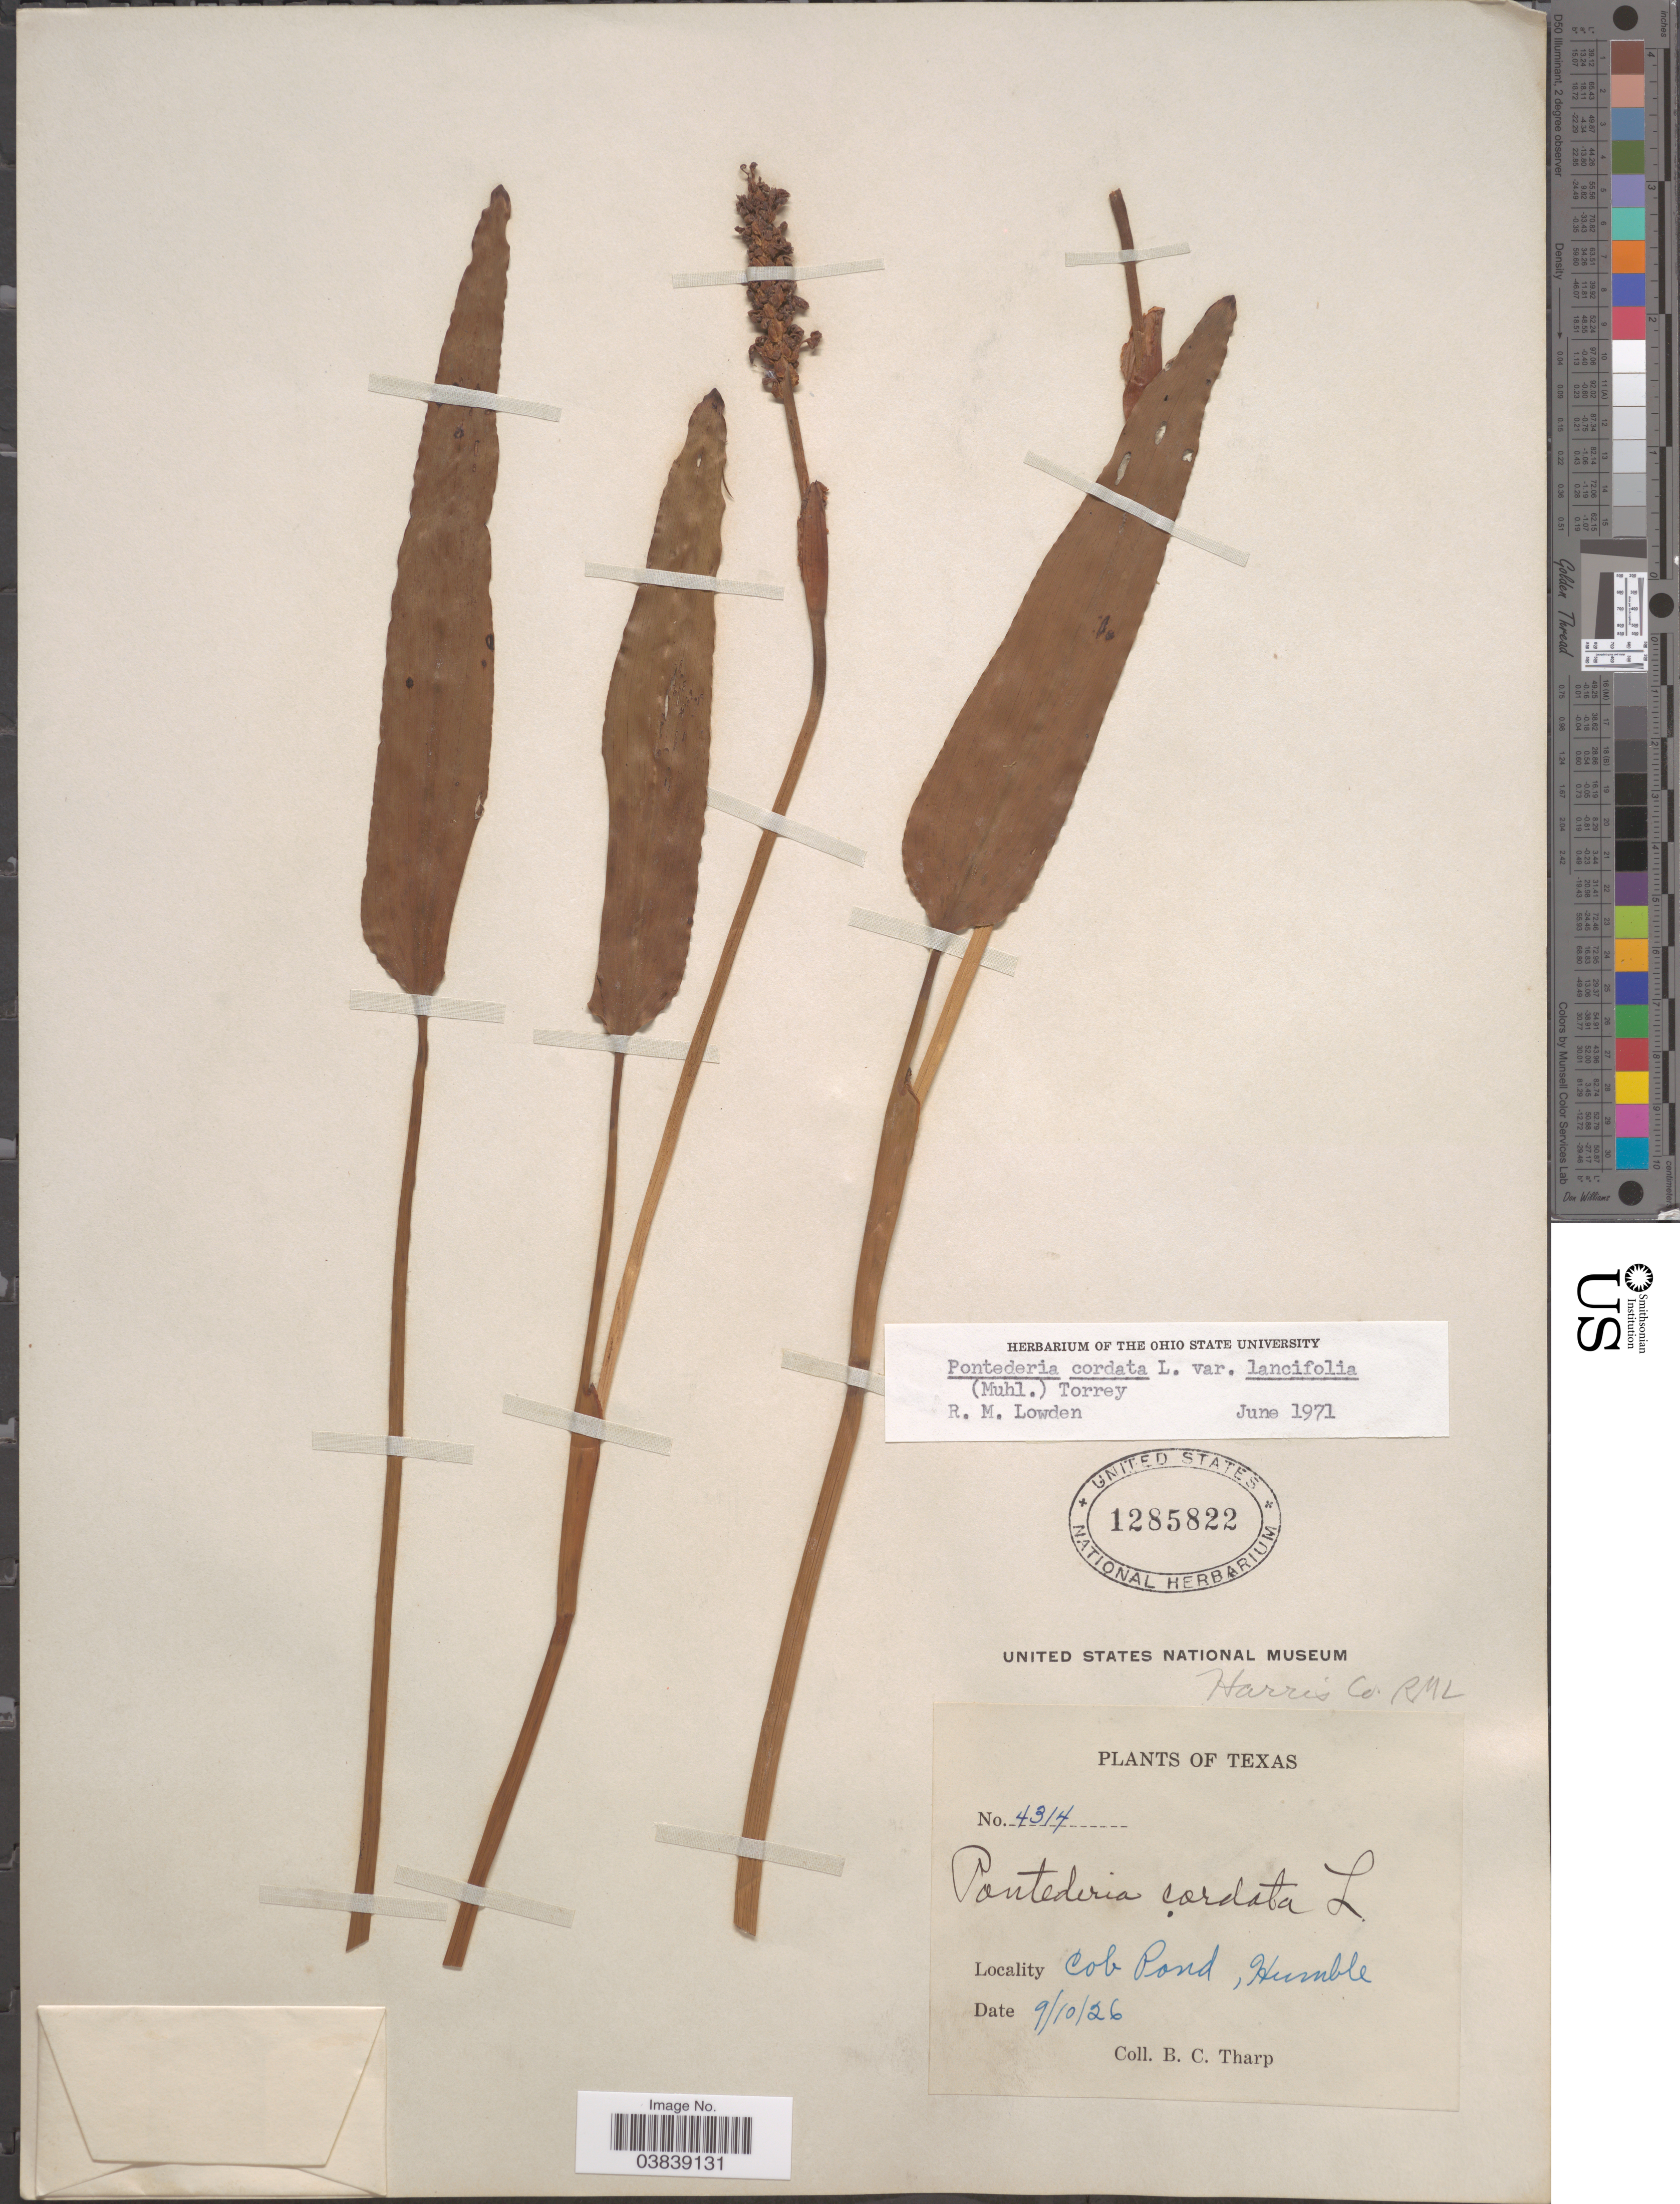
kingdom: Plantae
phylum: Tracheophyta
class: Liliopsida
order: Commelinales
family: Pontederiaceae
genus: Pontederia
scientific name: Pontederia cordata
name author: L.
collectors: B. C. Tharp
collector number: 4314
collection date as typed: Transcribed d/m/y: 10/9/26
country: United States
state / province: Texas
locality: Harris Co. Cob Pond, Humble.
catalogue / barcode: US 1285822